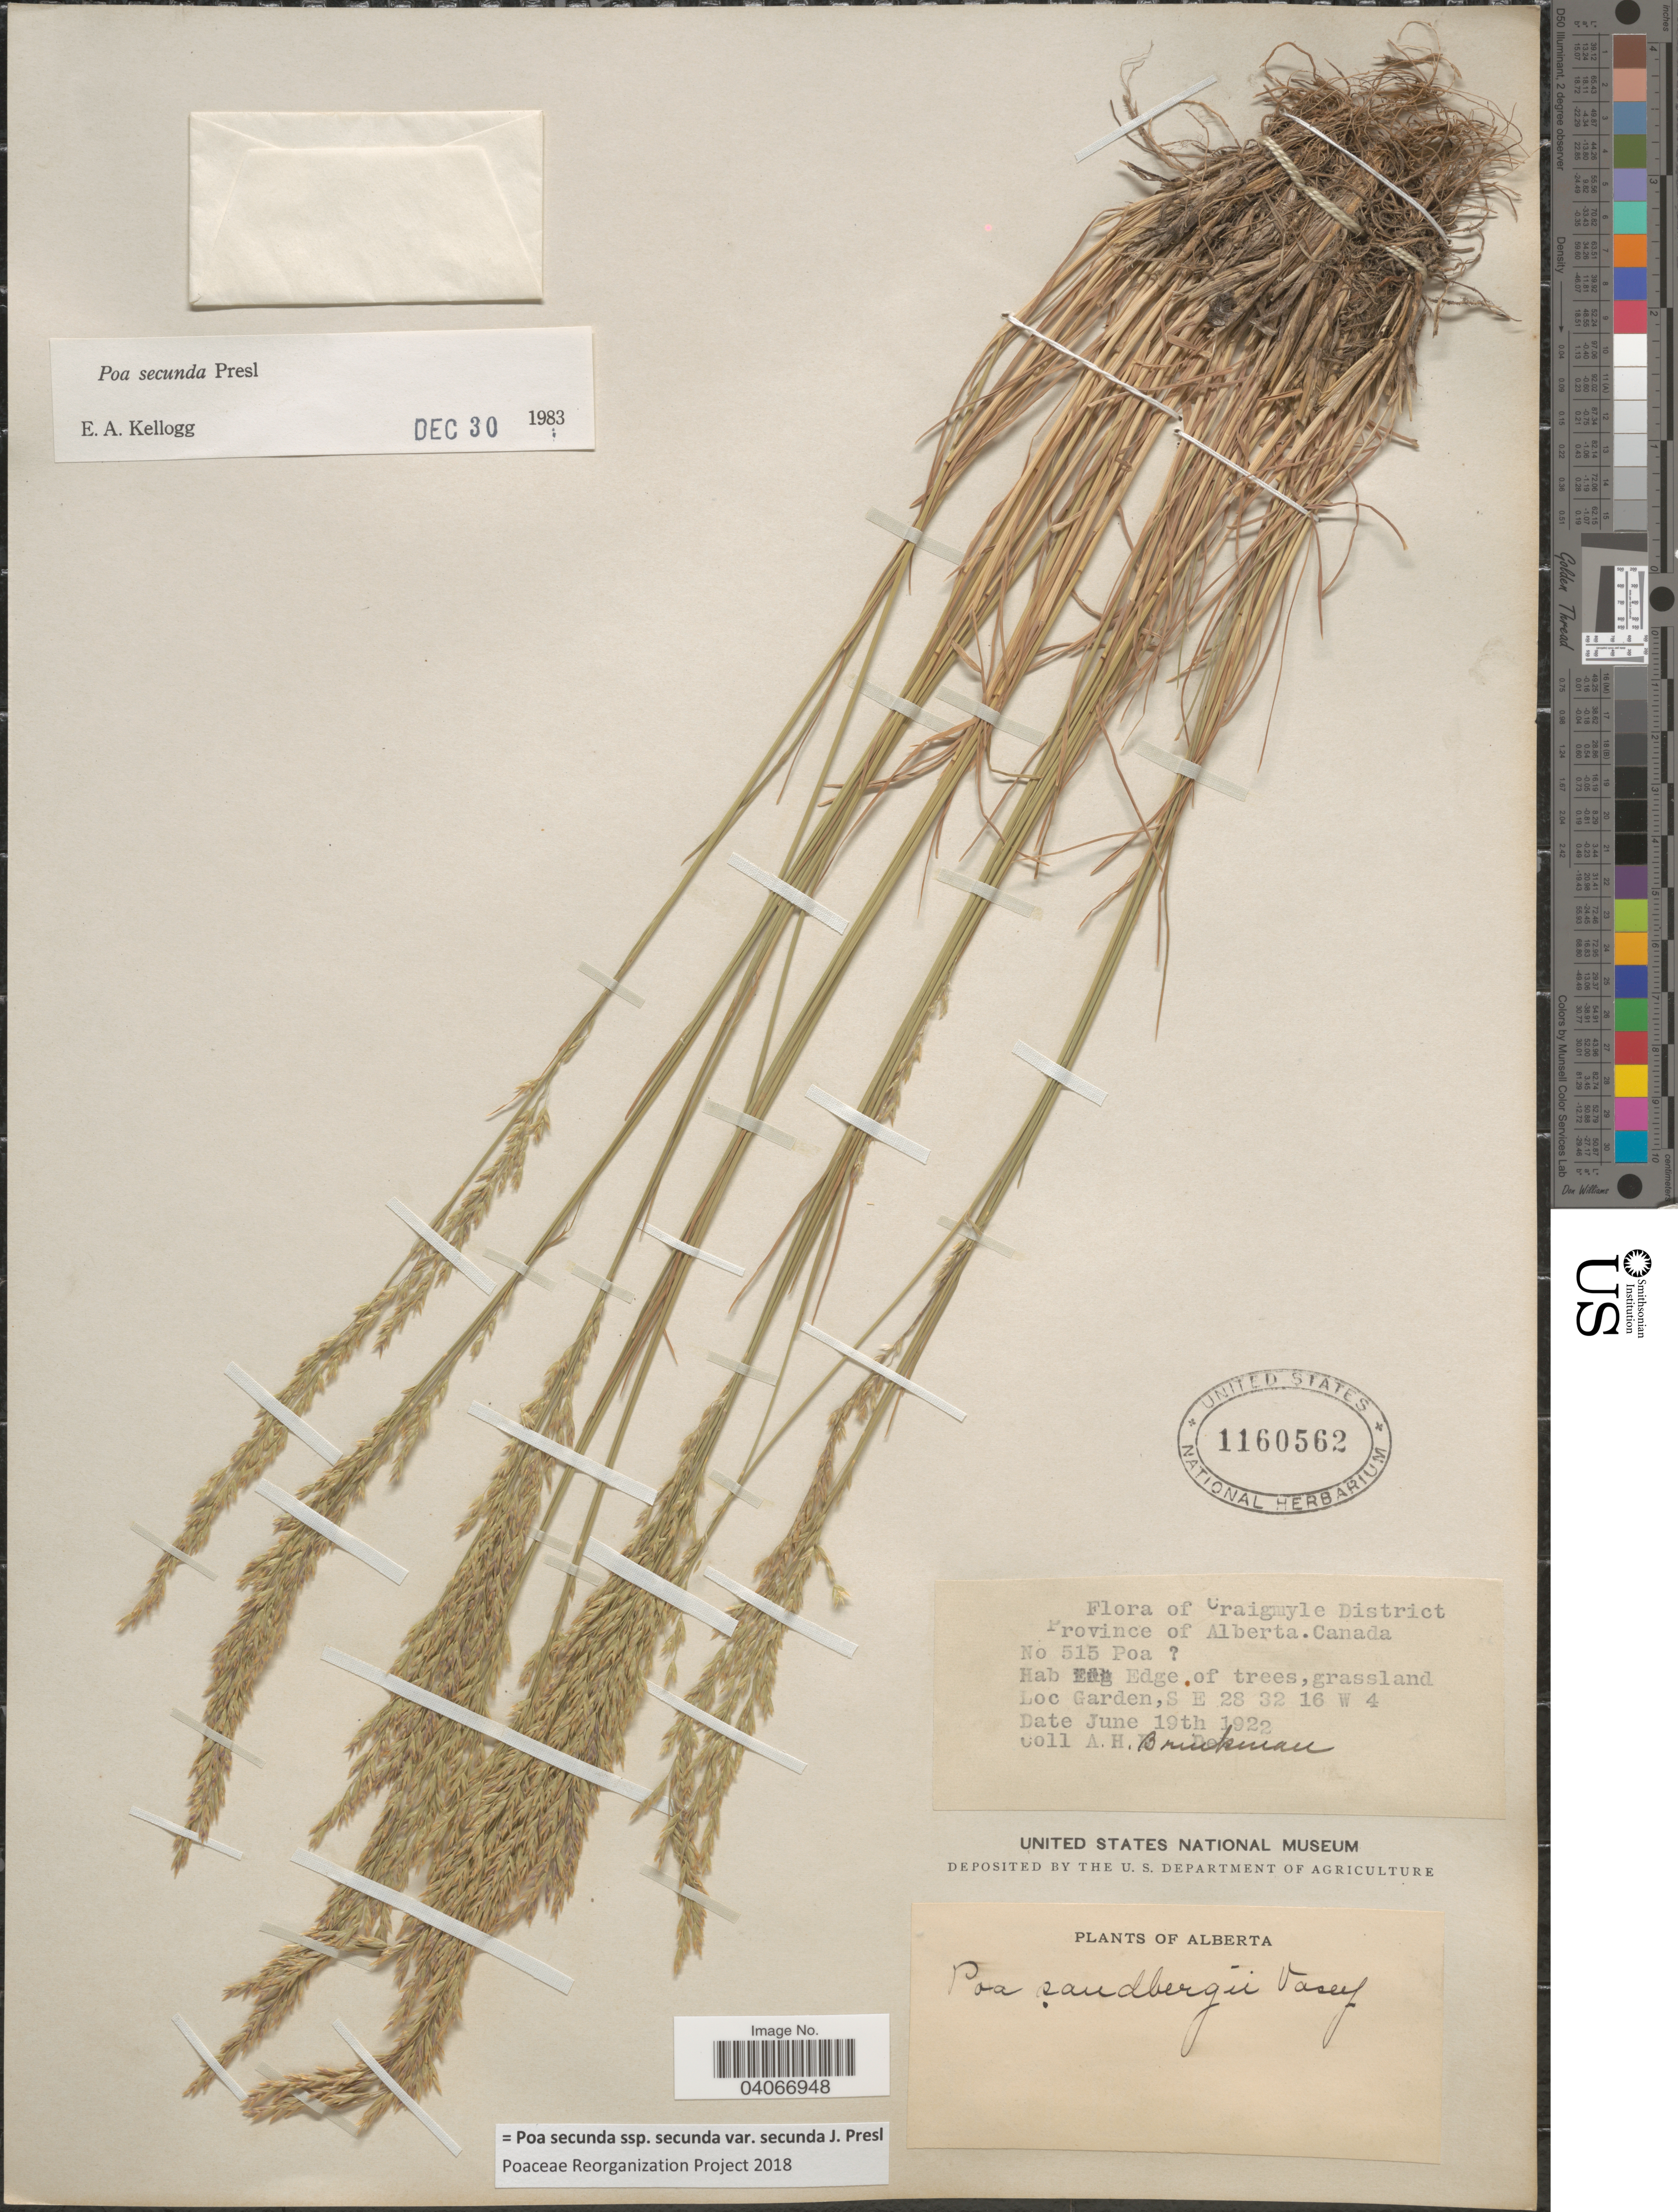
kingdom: Plantae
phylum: Tracheophyta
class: Liliopsida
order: Poales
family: Poaceae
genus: Poa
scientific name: Poa secunda subsp. secunda var. secunda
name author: J. Presl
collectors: A. Brinkman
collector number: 515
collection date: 1922-06-19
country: Canada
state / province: Alberta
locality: Craigmyle District. Edge of trees, grassland. Garden, S E 28 32 16 W 4.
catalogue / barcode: US 1160562